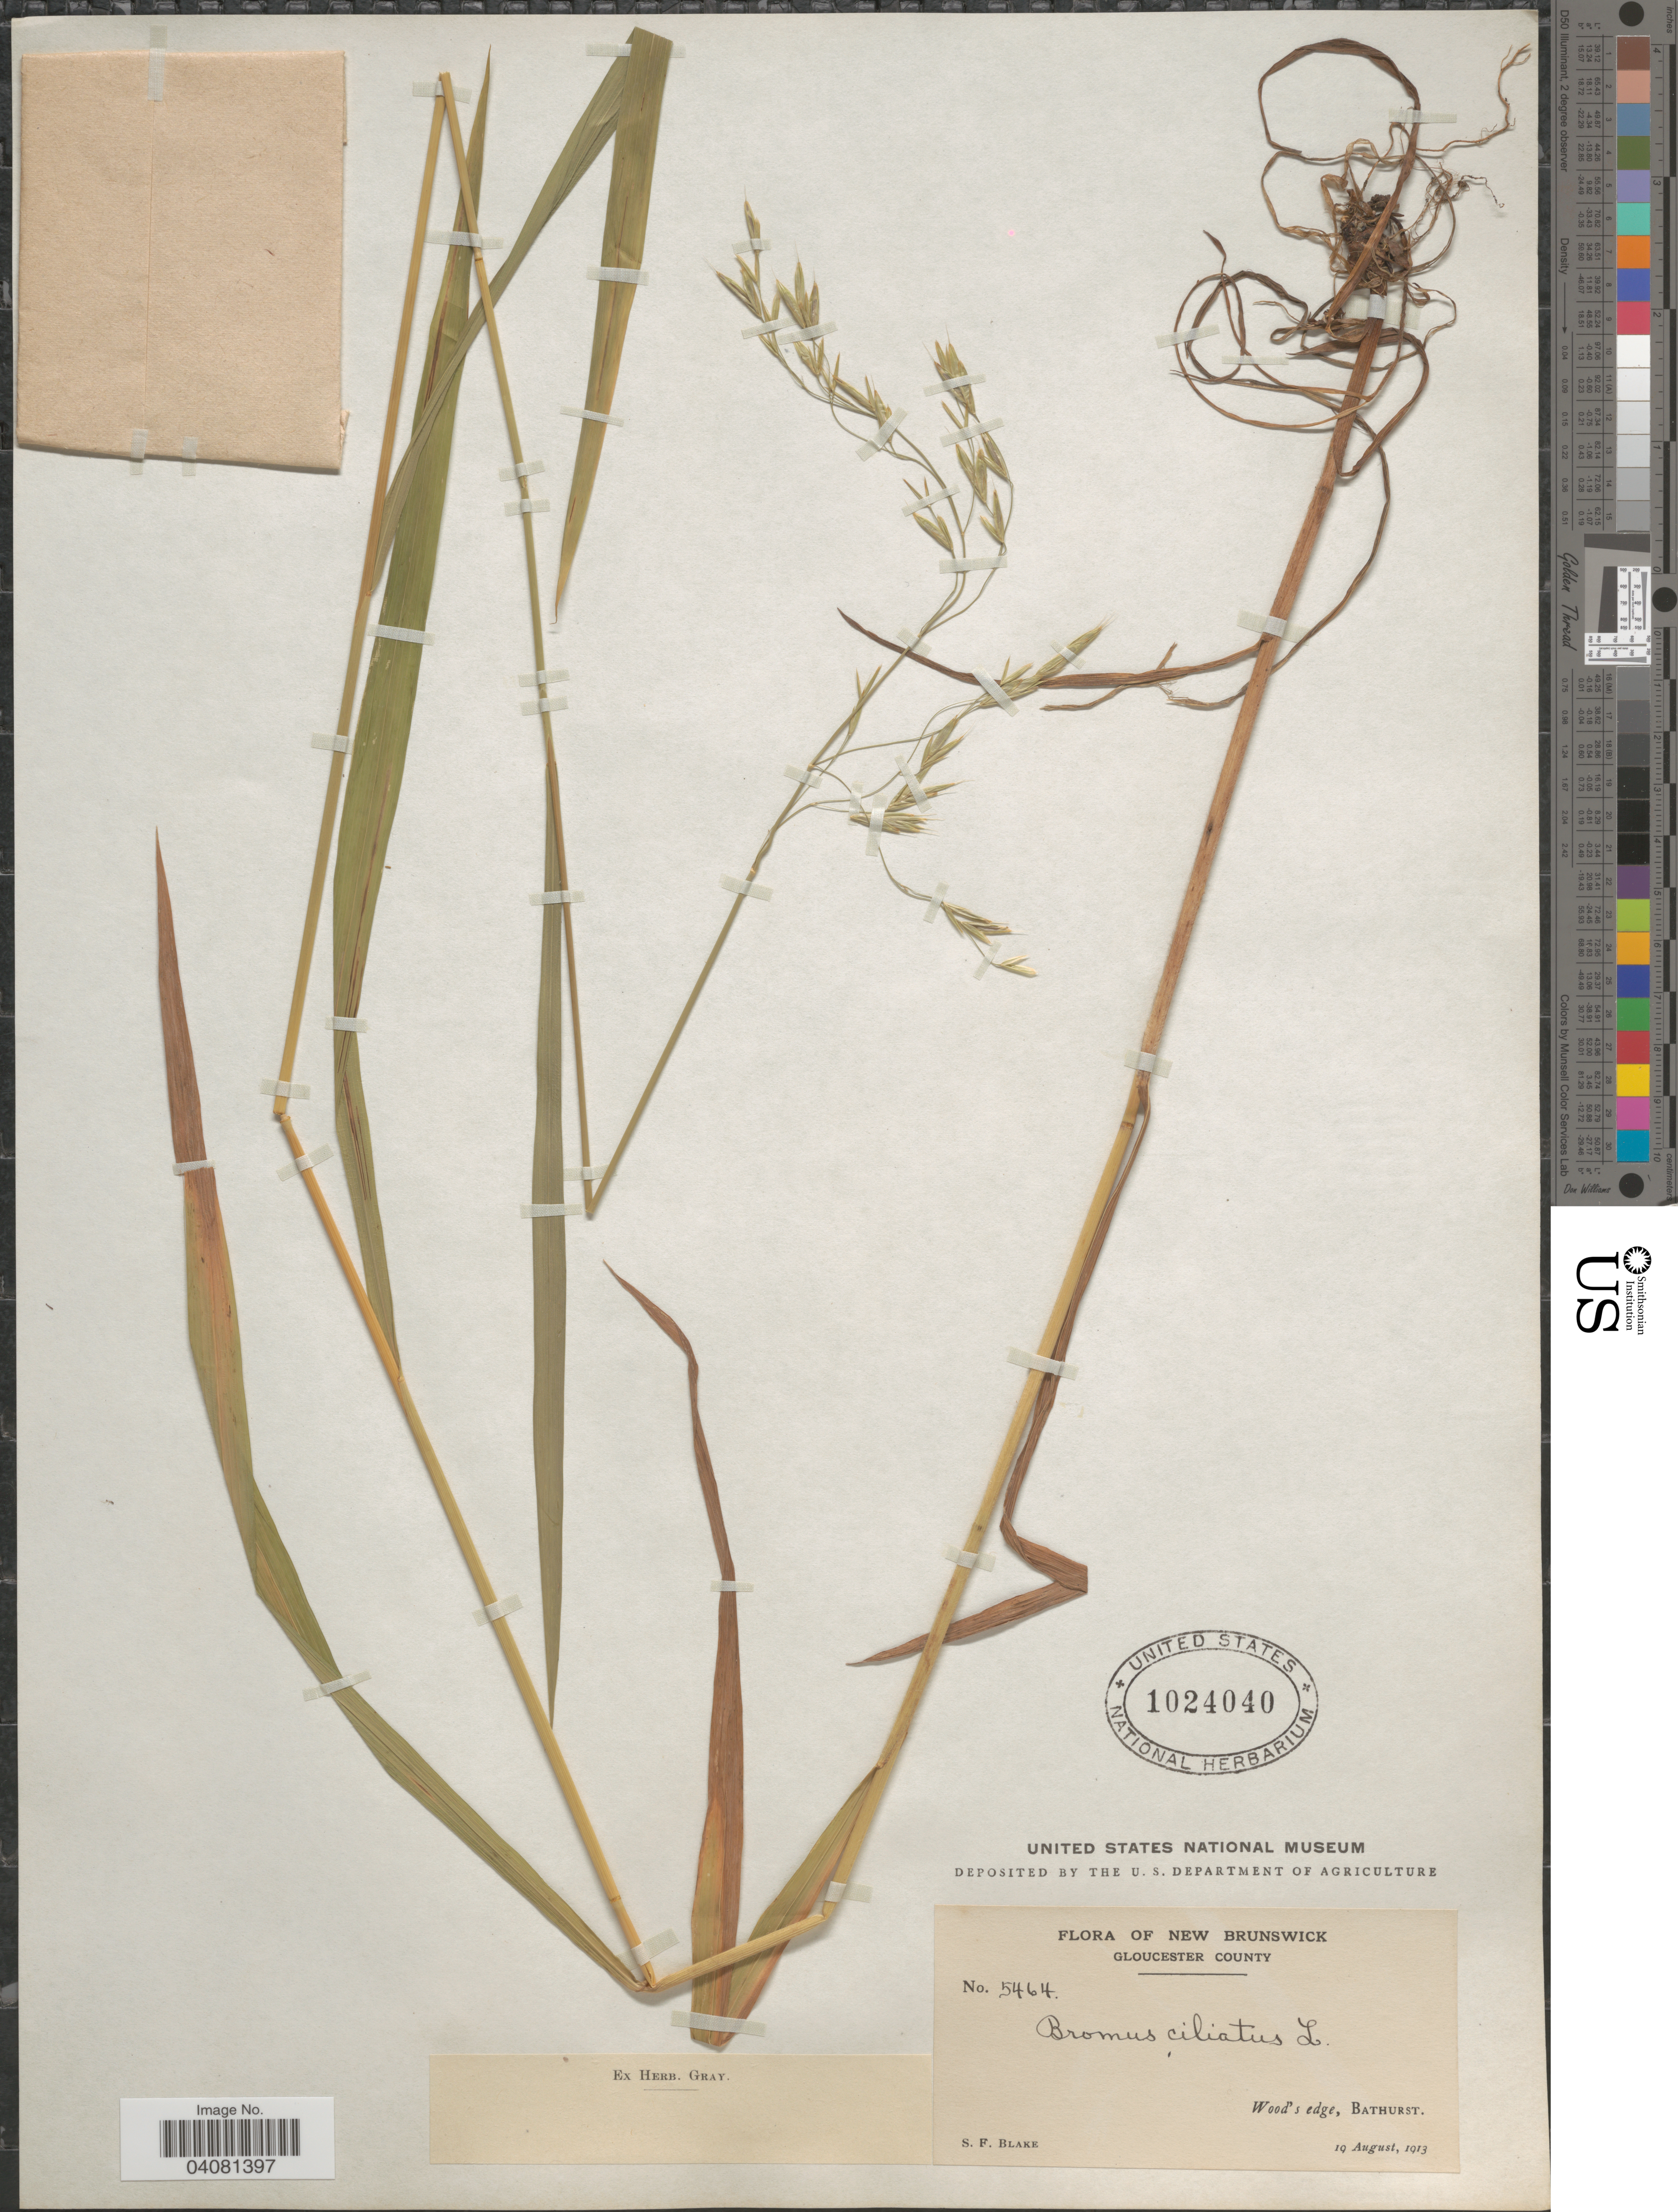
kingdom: Plantae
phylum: Tracheophyta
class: Liliopsida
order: Poales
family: Poaceae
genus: Bromus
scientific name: Bromus ciliatus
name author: L.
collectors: S. Blake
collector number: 5464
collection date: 1913-08-10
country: Canada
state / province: New Brunswick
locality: Gloucester County. Wood's edge, Bathurst.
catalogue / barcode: US 1024040